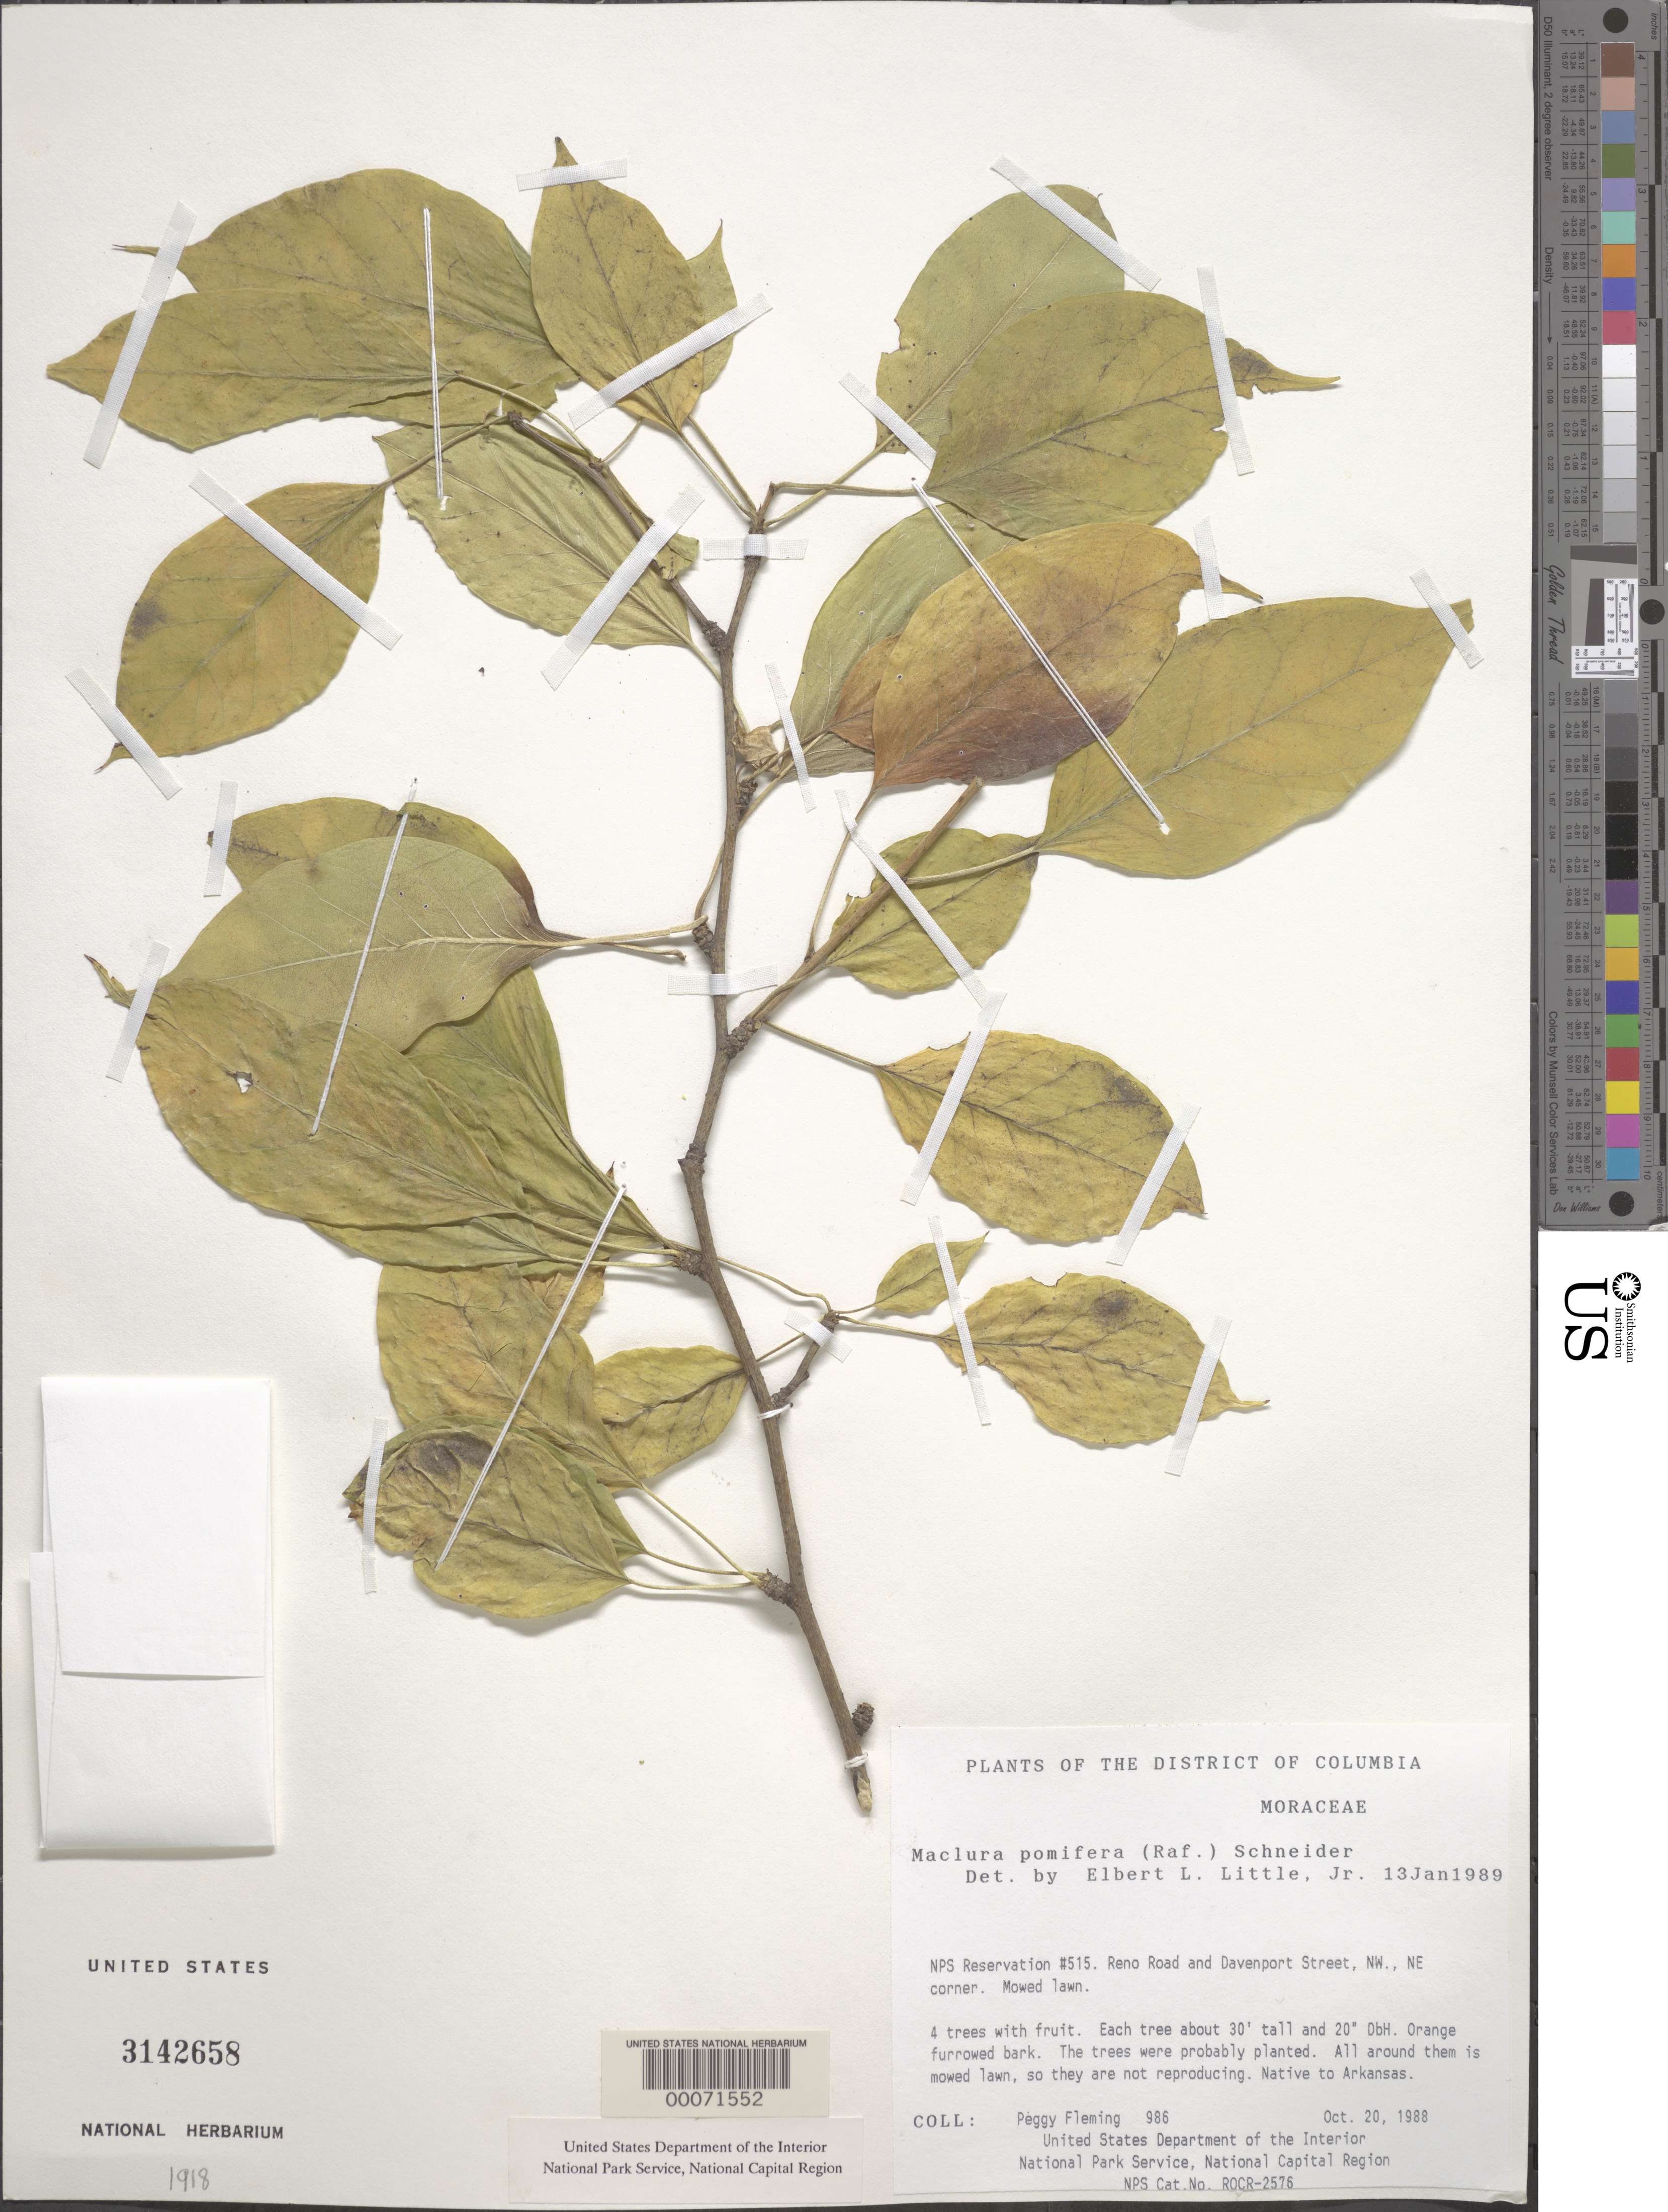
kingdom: Plantae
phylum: Tracheophyta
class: Magnoliopsida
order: Rosales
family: Moraceae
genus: Maclura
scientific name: Maclura pomifera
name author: (Raf.) C.K. Schneid.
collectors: P. Fleming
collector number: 986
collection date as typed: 20 Oct 1988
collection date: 1988-10-20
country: United States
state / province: District of Columbia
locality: Nps Reservation #515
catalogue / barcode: US 3142658